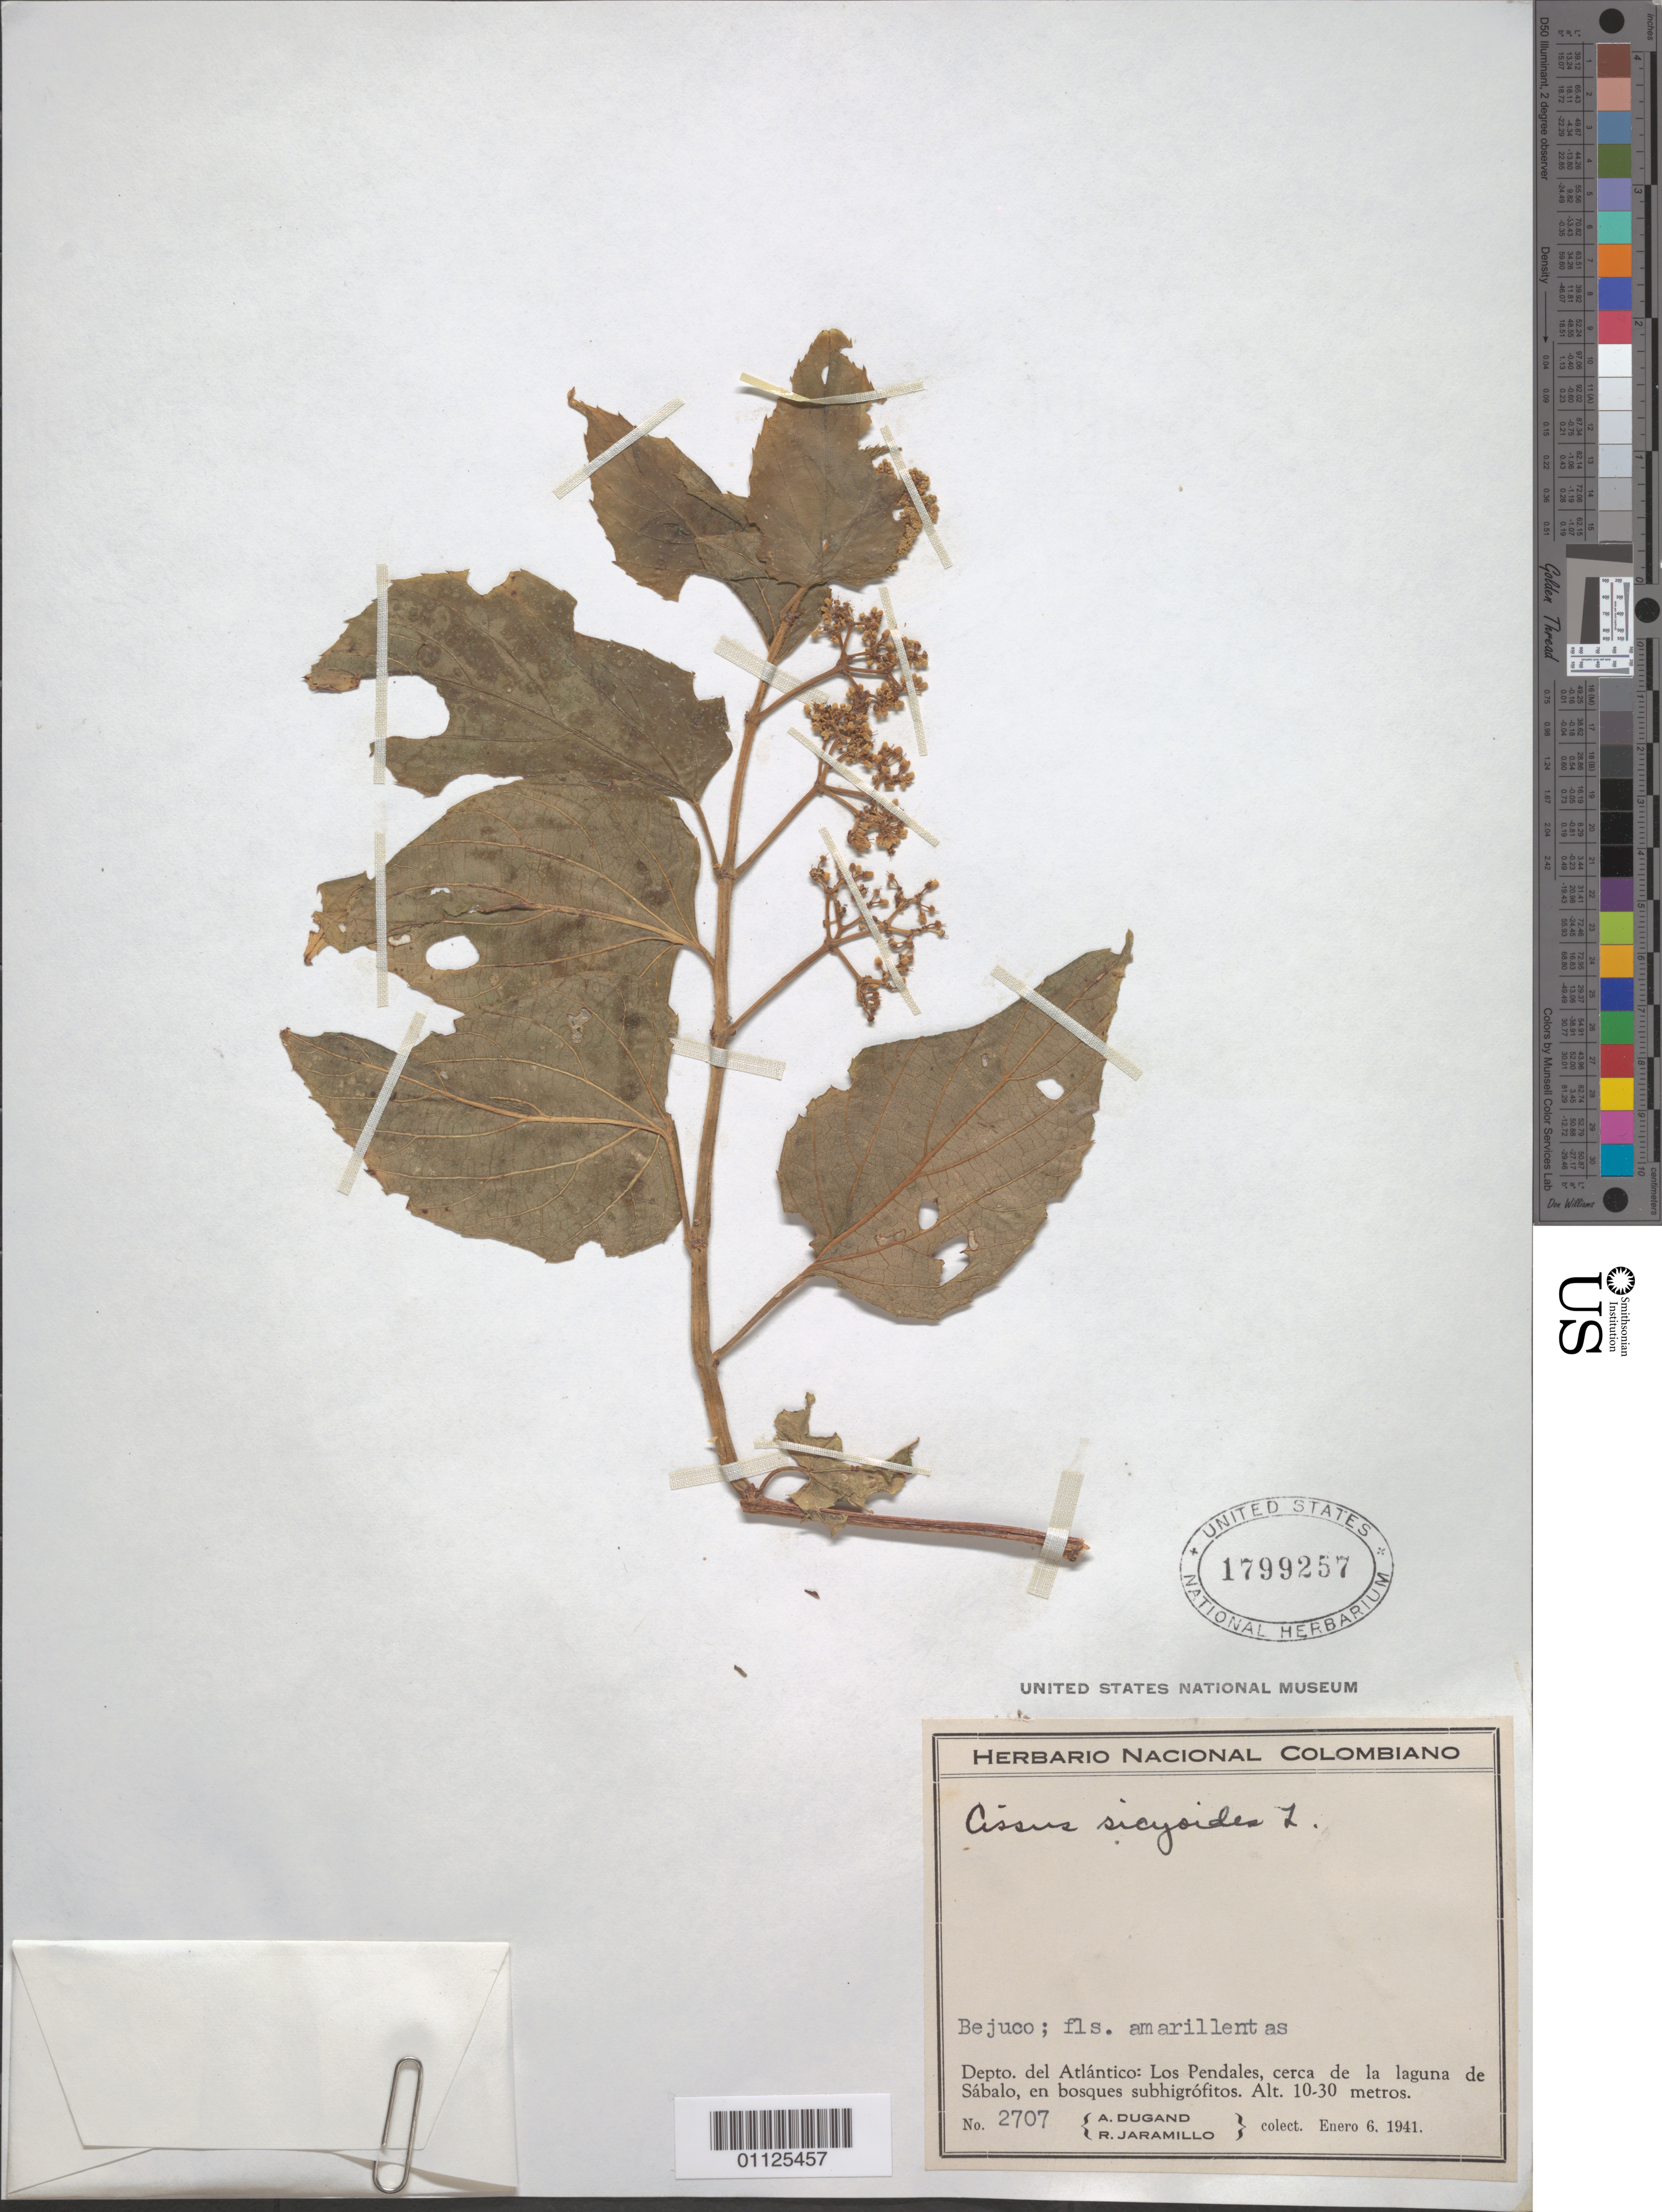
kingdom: Plantae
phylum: Tracheophyta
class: Magnoliopsida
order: Vitales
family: Vitaceae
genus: Cissus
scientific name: Cissus verticillata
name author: (L.) Nicolson & C.E. Jarvis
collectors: A. Dugand G. & R. Jaramillo M.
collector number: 2707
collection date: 1941-01-06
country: Colombia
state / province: Atlántico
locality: Los Pendales, cerca de la laguna de Sabalo.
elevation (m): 10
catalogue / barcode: US 1799257